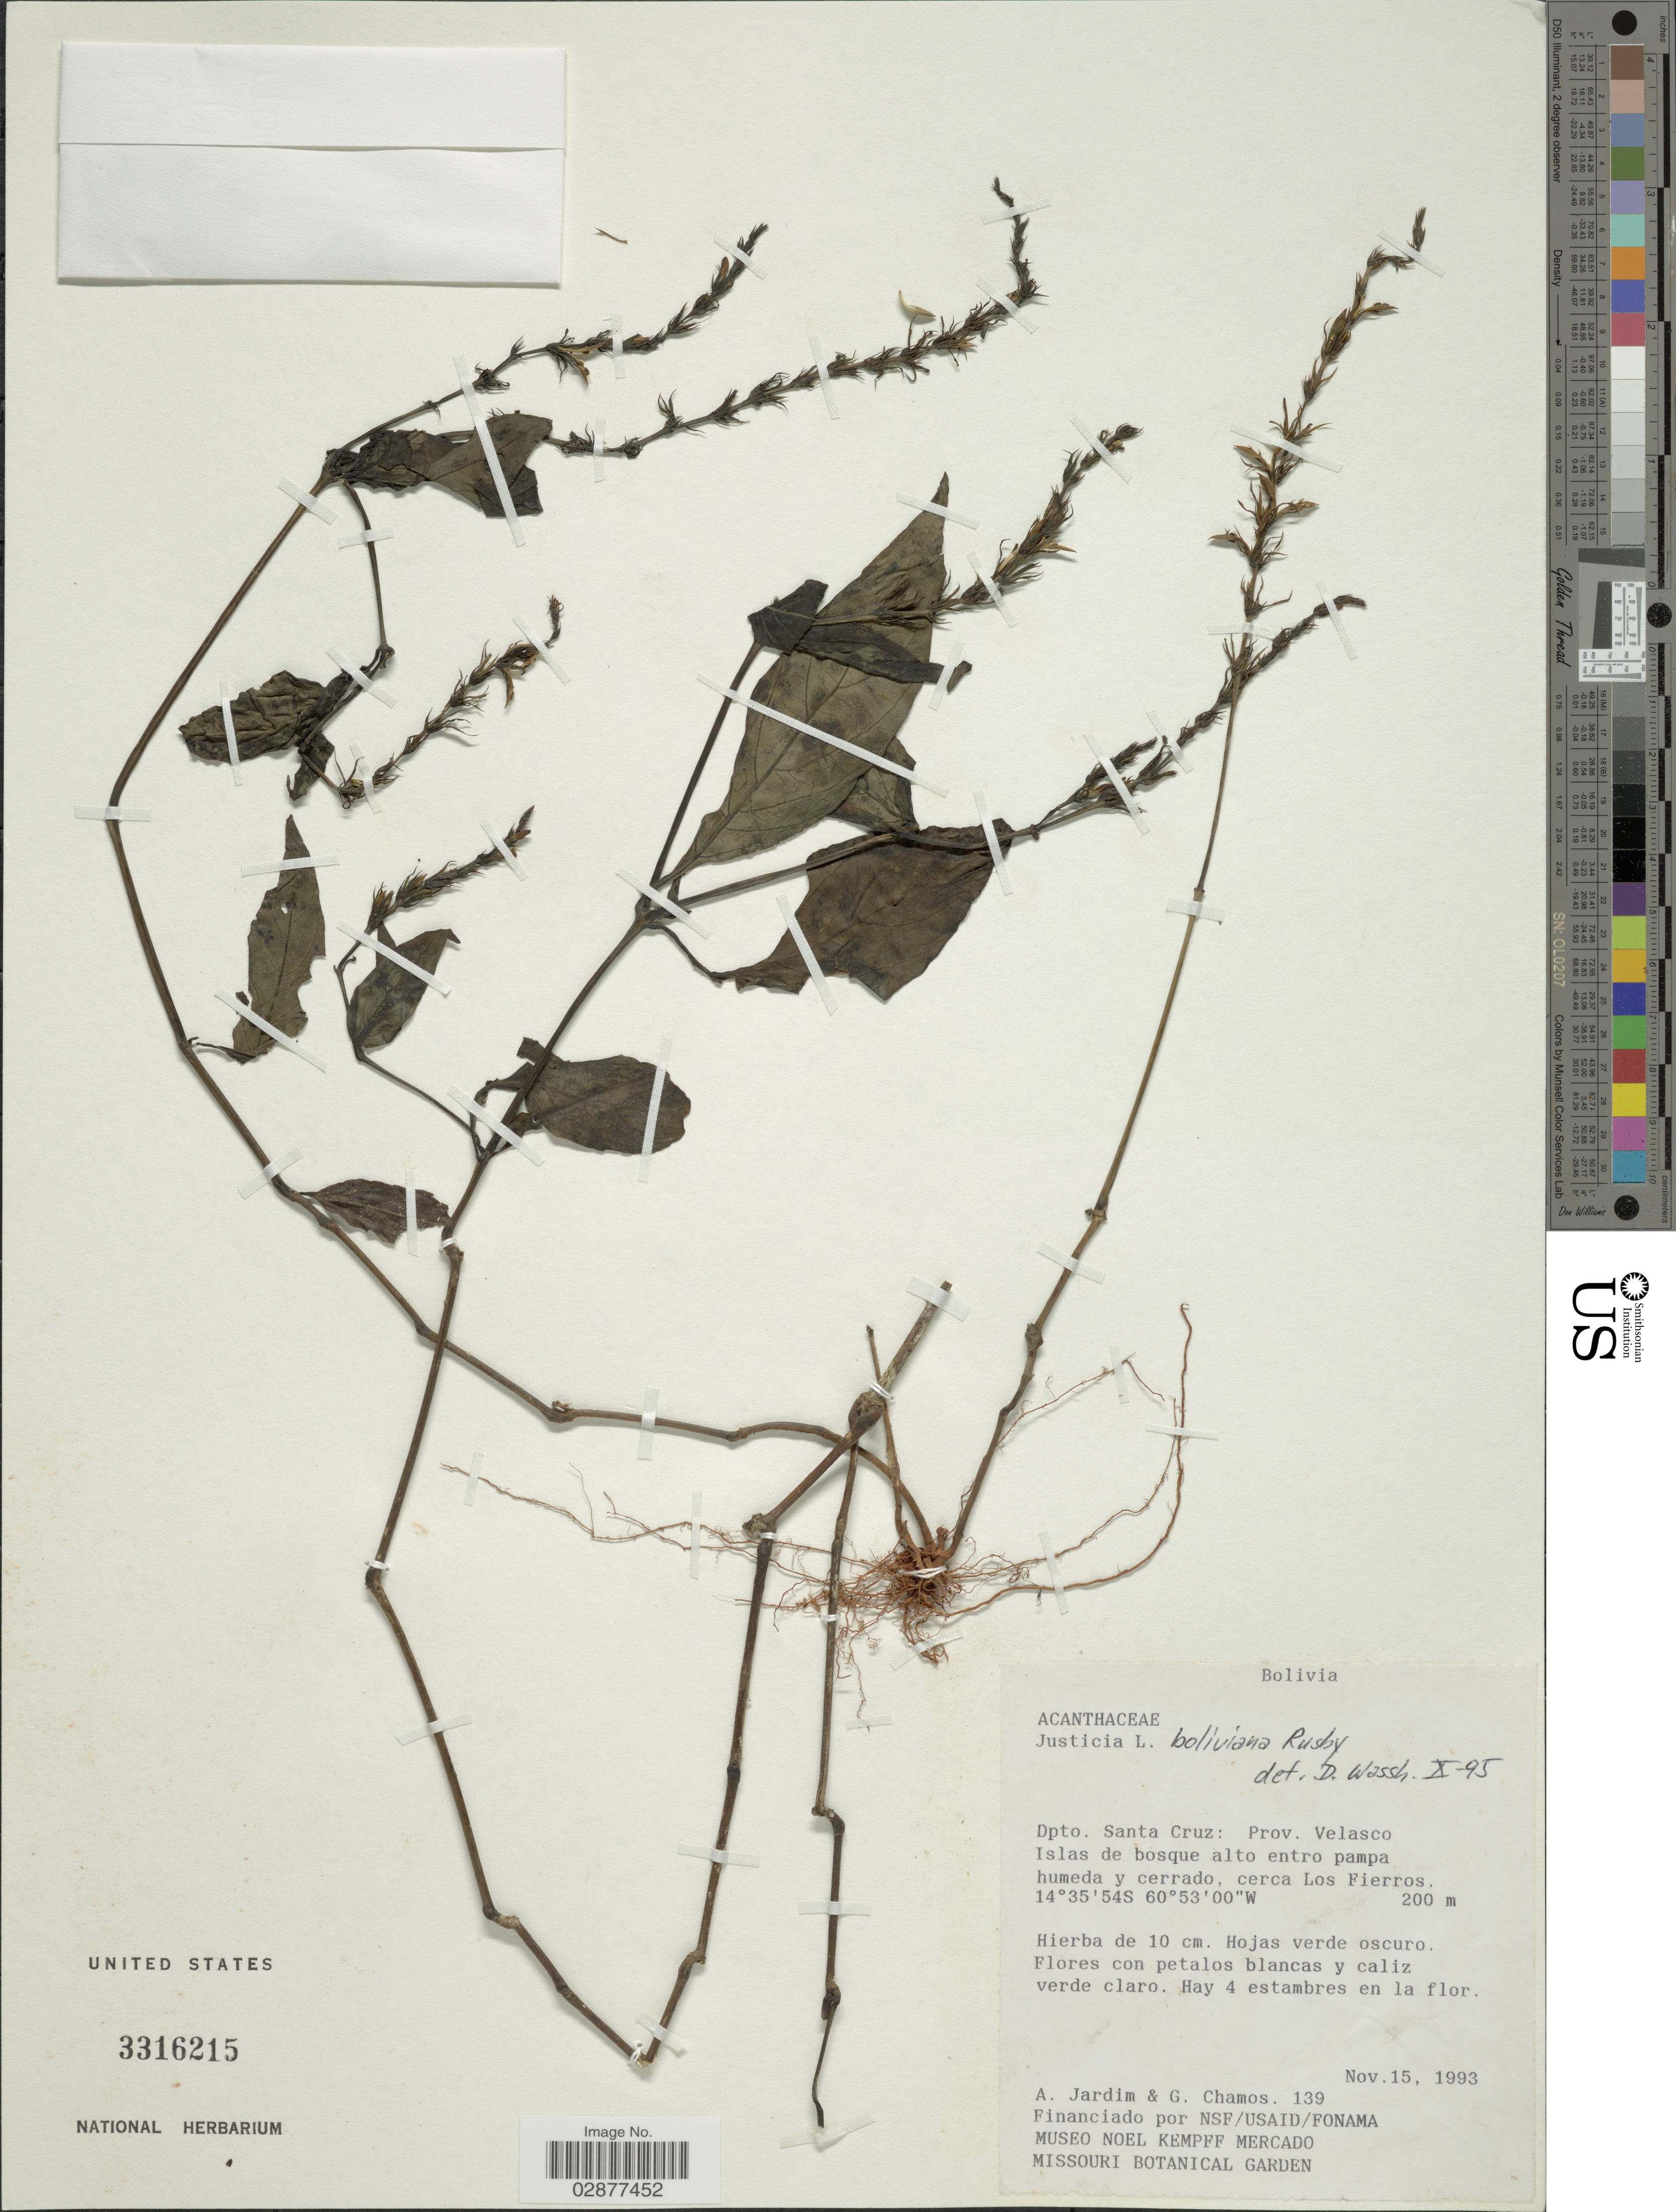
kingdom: Plantae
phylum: Tracheophyta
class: Magnoliopsida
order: Lamiales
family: Acanthaceae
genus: Justicia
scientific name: Justicia boliviana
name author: Rusby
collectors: A. Jardim & G. Chamos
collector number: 139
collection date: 1993-11-15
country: Bolivia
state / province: Santa Cruz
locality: Dpto. Santa Cruz: Prov. Velasco. Islas de bosque alto entro pampa humeda y cerrado, cerca Los Fierros.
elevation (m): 200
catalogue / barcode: US 3316215